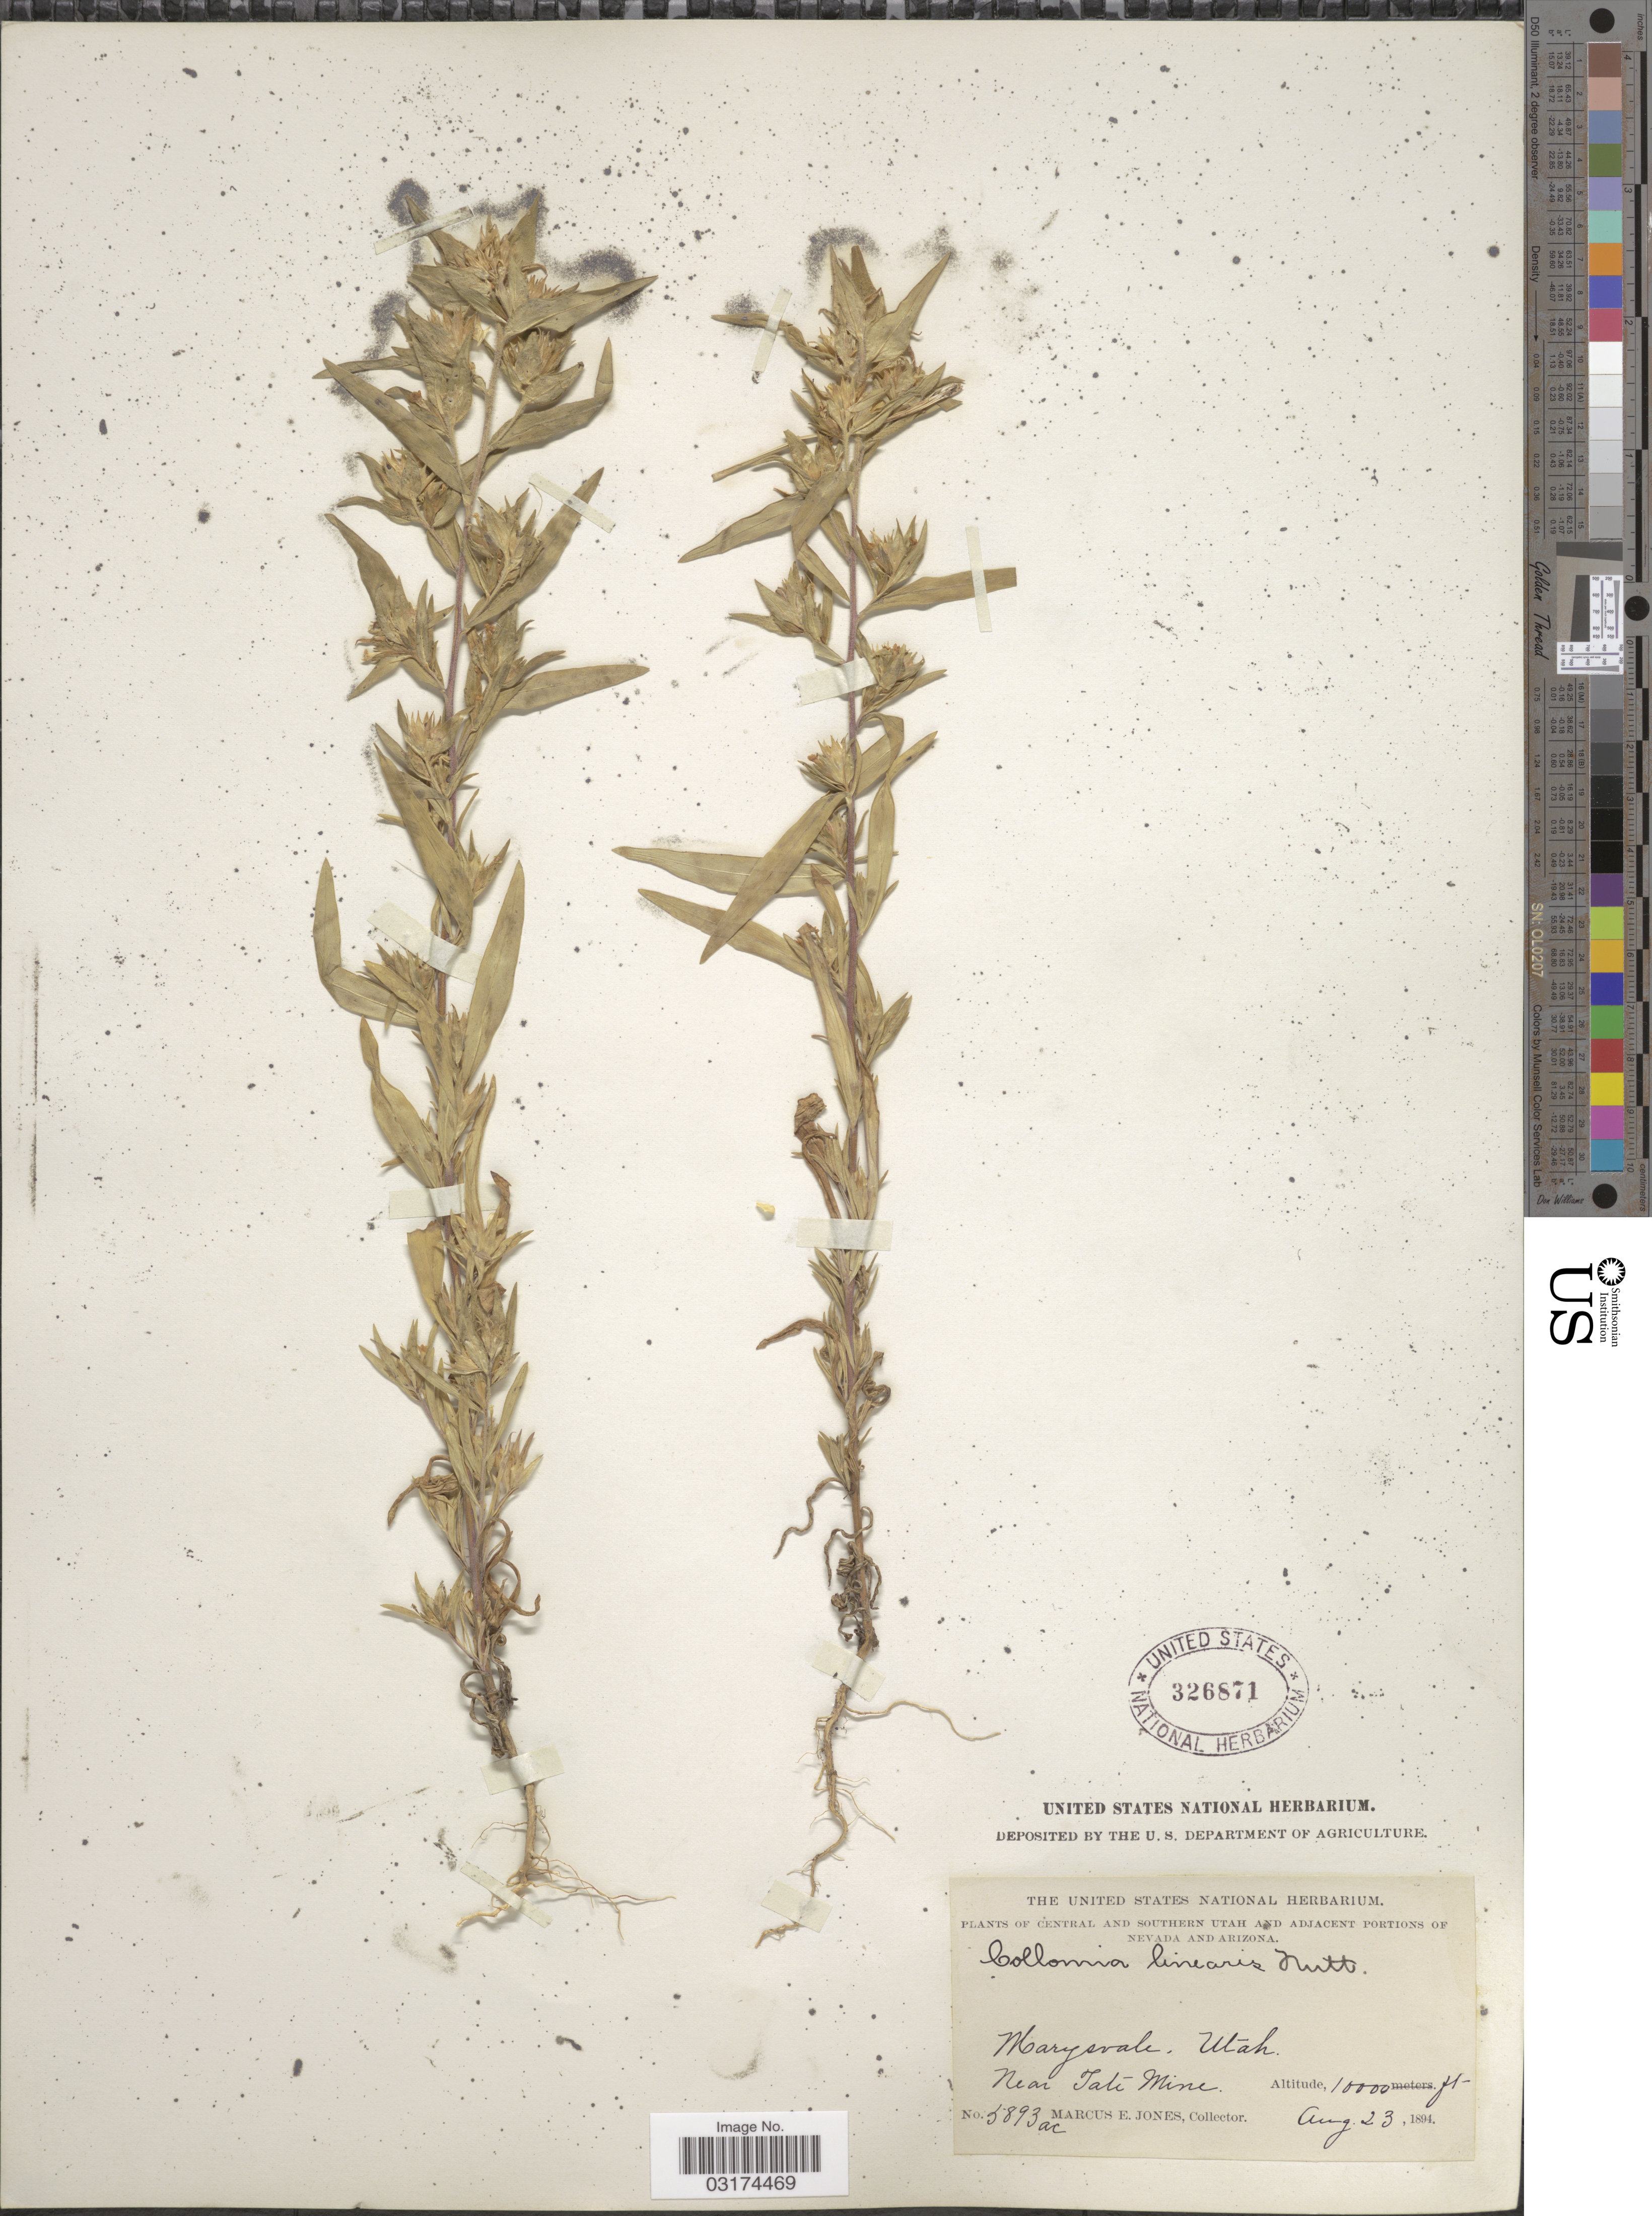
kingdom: Plantae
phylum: Tracheophyta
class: Magnoliopsida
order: Ericales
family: Polemoniaceae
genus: Collomia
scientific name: Collomia linearis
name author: Nutt.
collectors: M. E. Jones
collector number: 5893ac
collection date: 1894-08-23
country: United States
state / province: Utah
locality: Marysvale. Near Tate Mine. Central and Southern Utah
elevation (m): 3048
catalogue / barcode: US 326871